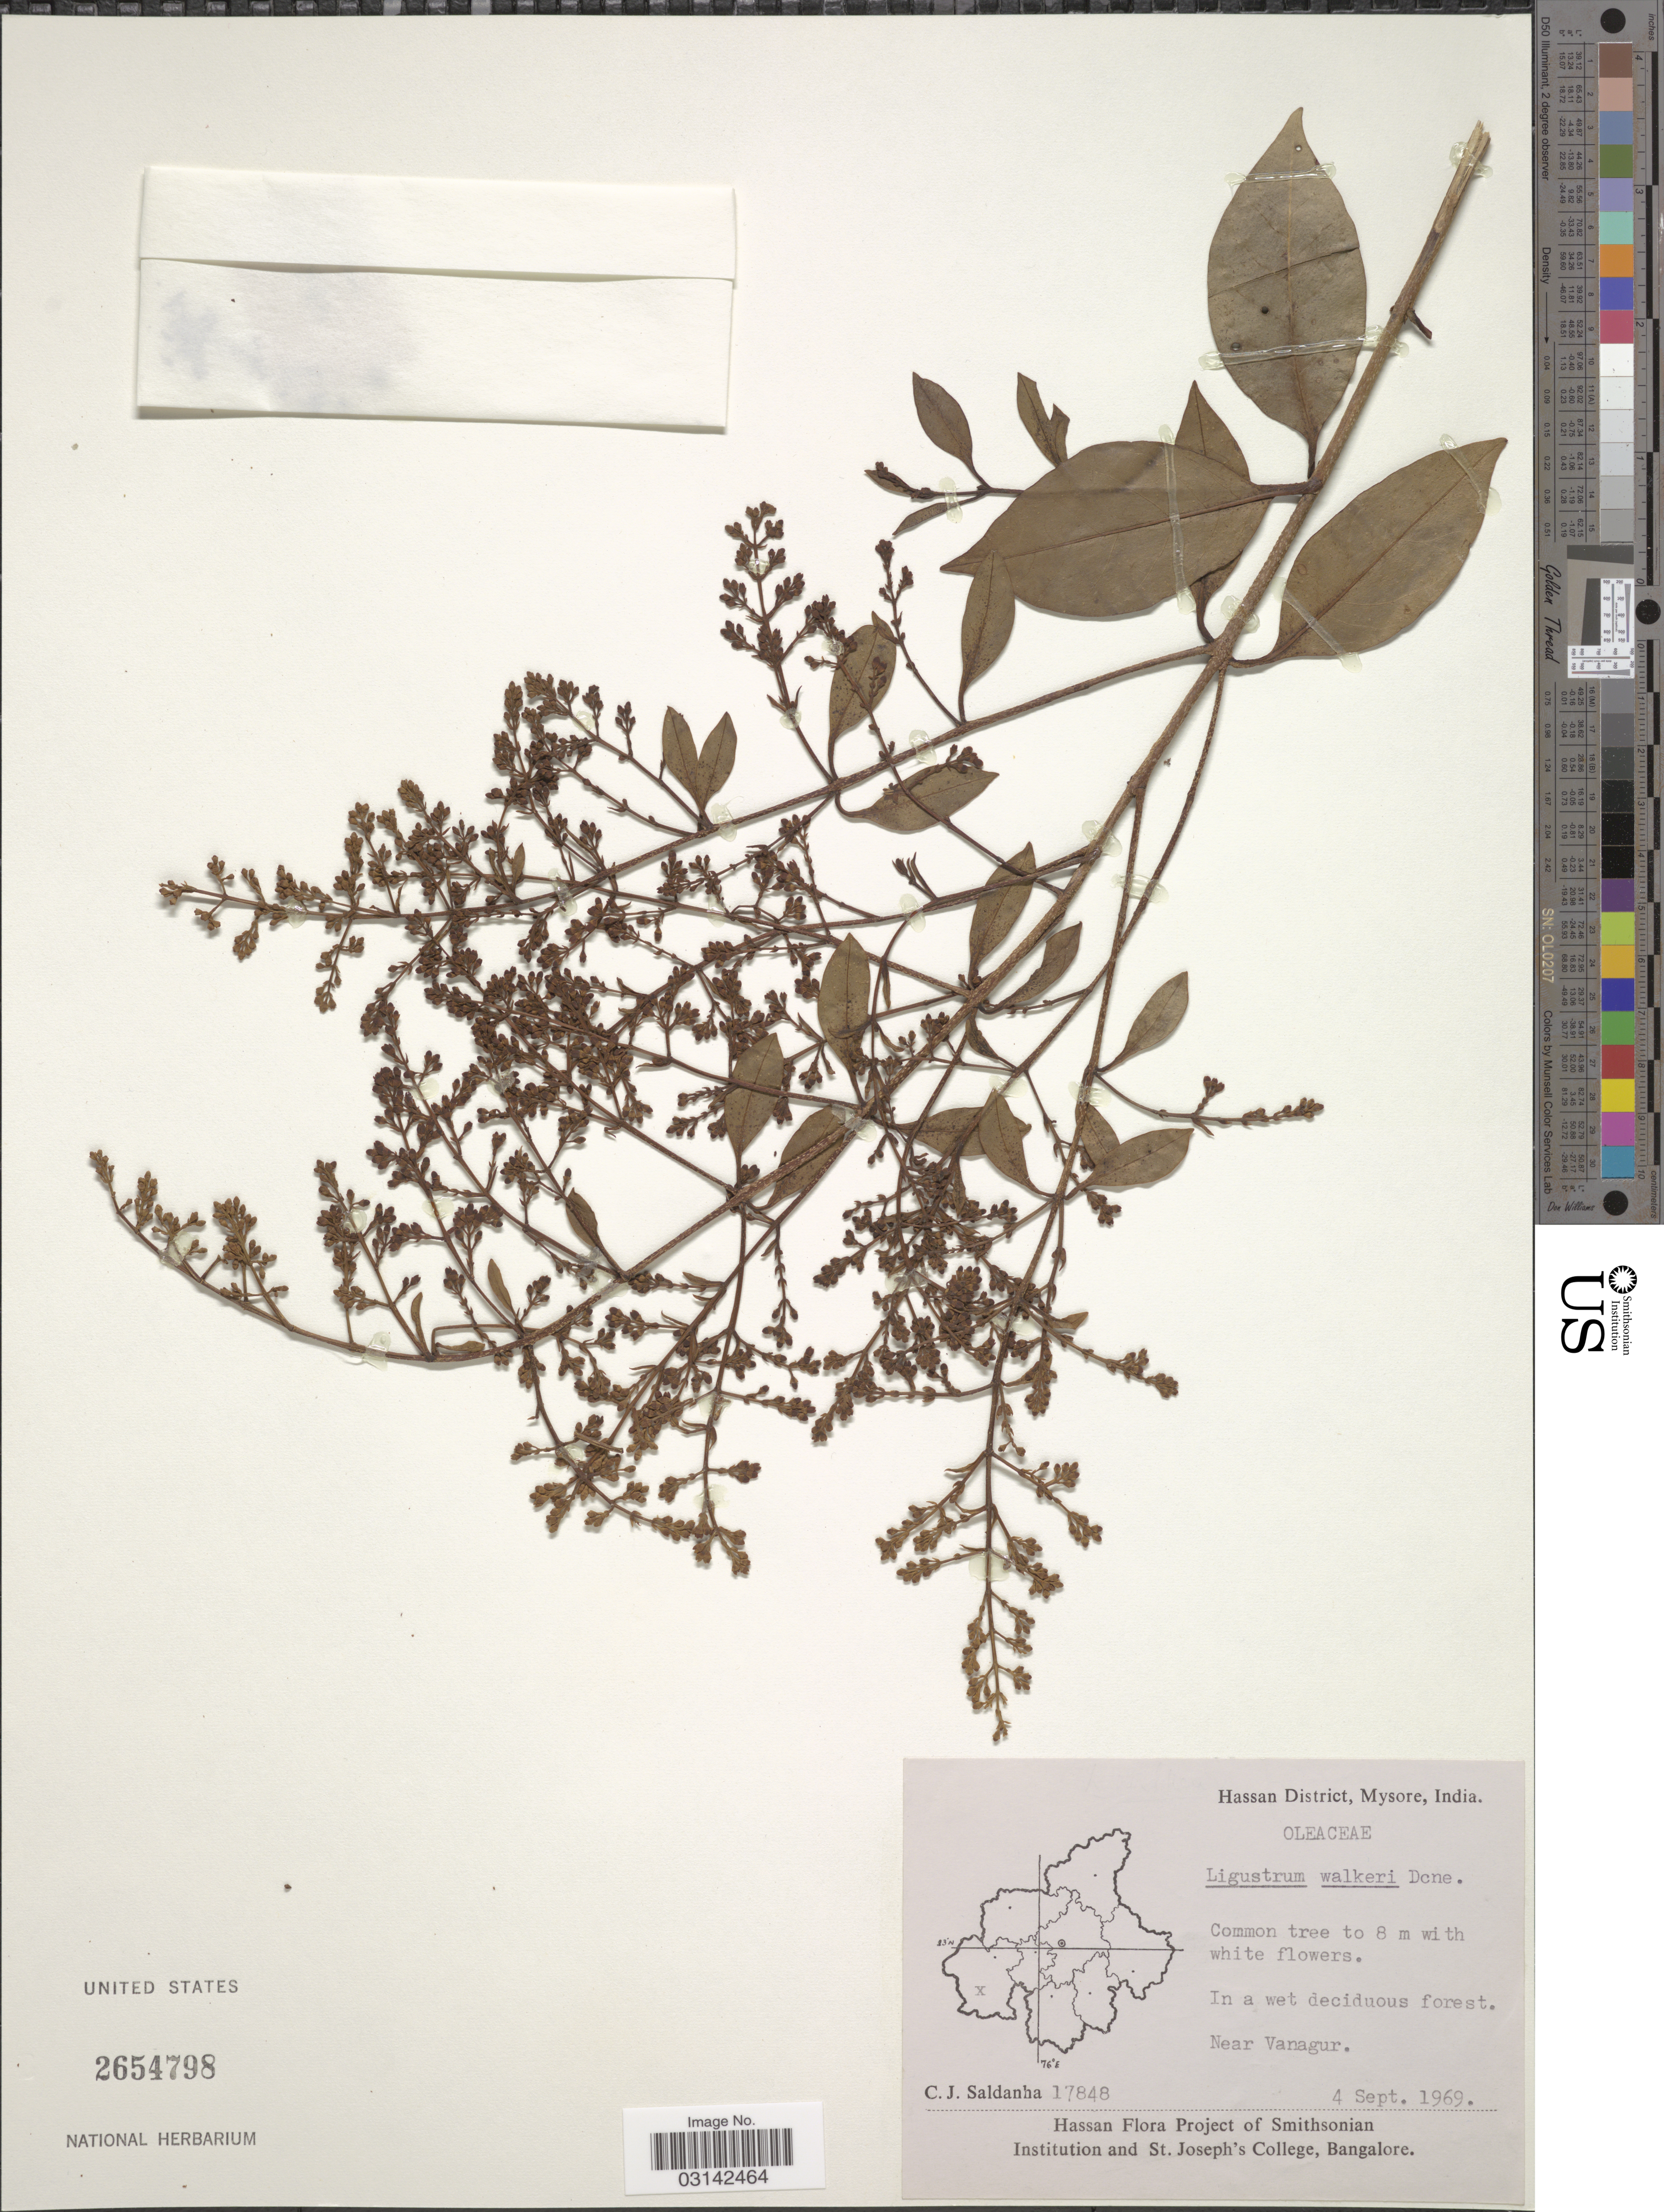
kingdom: Plantae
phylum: Tracheophyta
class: Magnoliopsida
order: Lamiales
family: Oleaceae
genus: Ligustrum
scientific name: Ligustrum robustum subsp. walkeri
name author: (Decne.) P.S. Green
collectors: C. J. Saldanha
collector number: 17848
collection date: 1969-09-04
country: India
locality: Hassan District, Mysore. Near Vanagur.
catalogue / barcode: US 2654798